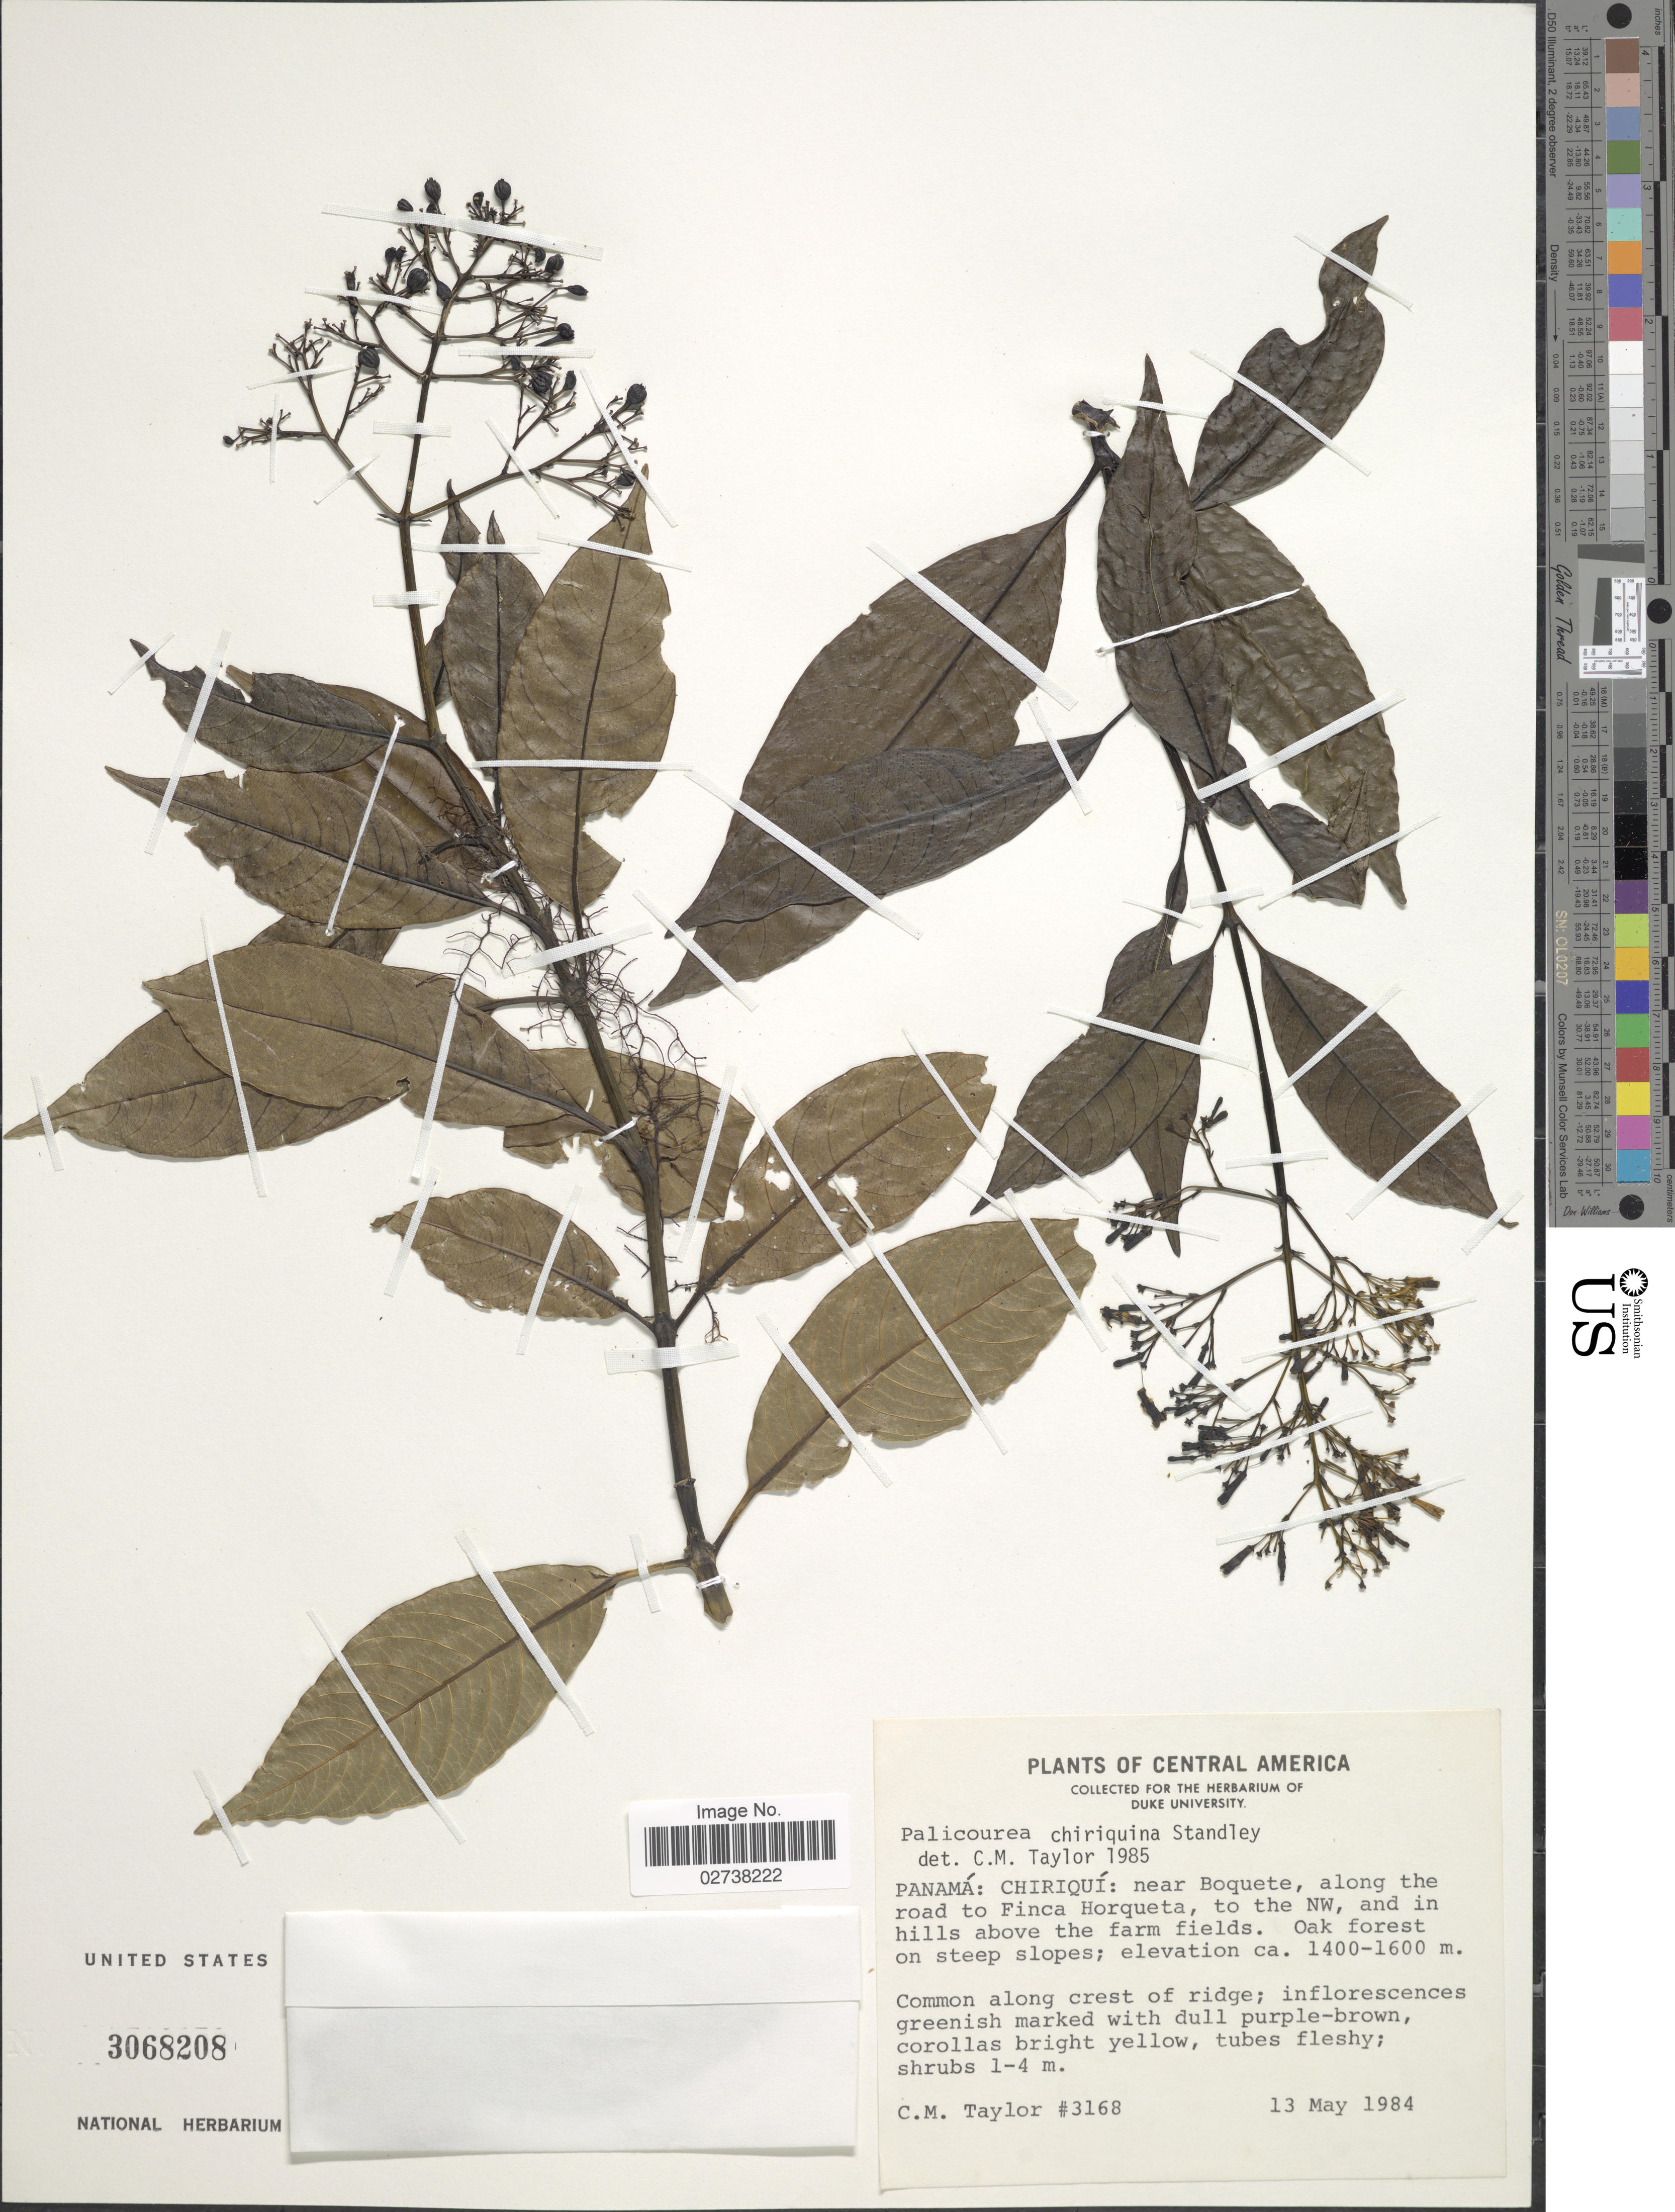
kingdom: Plantae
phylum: Tracheophyta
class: Magnoliopsida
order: Gentianales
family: Rubiaceae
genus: Palicourea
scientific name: Palicourea chiriquina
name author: Standl.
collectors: C. M. Taylor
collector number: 3168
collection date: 1984-05-13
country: Panama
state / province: Chiriqui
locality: Near Boquete, along the road to Finca Horqueta, to the NW, and in hills above the farm fields, Oak forest on steep slopes.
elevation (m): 1400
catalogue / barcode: US 3068208